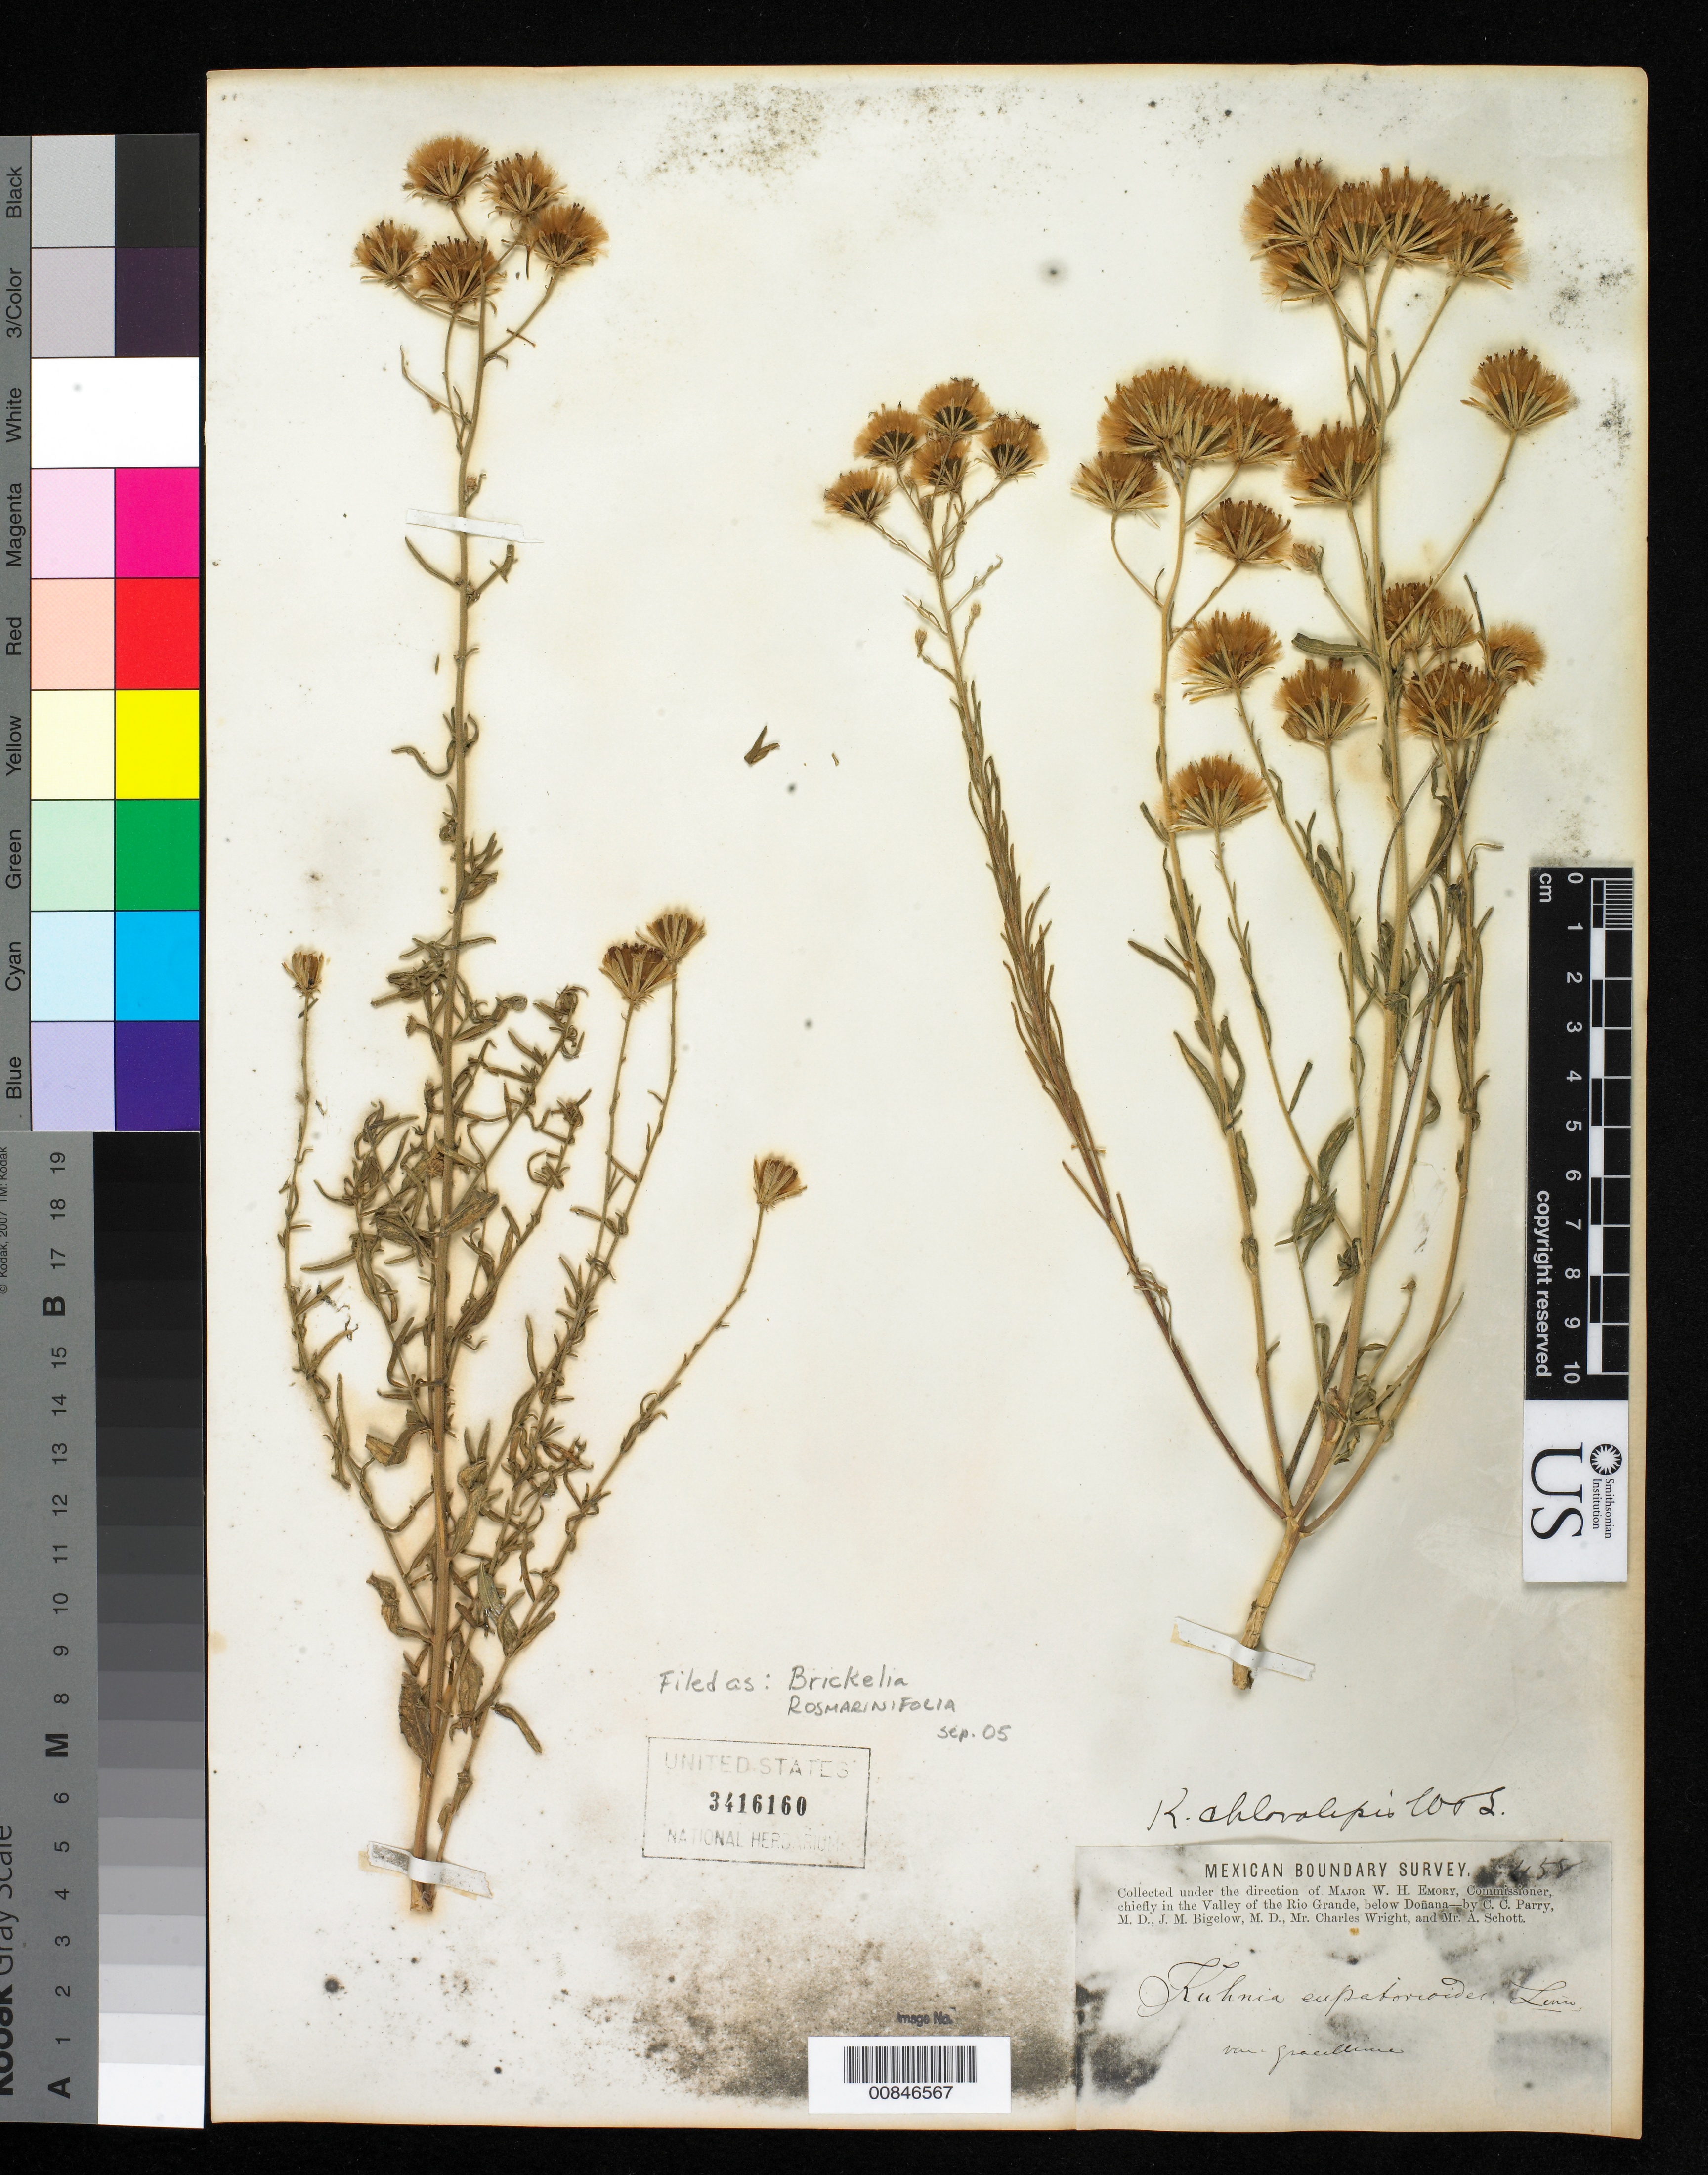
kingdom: Plantae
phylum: Tracheophyta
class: Magnoliopsida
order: Asterales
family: Asteraceae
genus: Brickellia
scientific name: Brickellia rosmarinifolia var. chlorolepis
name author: (Wooton & Standl.) W.A. Weber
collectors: C. C. Parry, J. M. Bigelow, C. Wright & A. C. V. Schott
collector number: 458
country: United States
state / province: New Mexico / Texas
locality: Valley of the Rio Grande, below Doñana.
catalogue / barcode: US 3416160